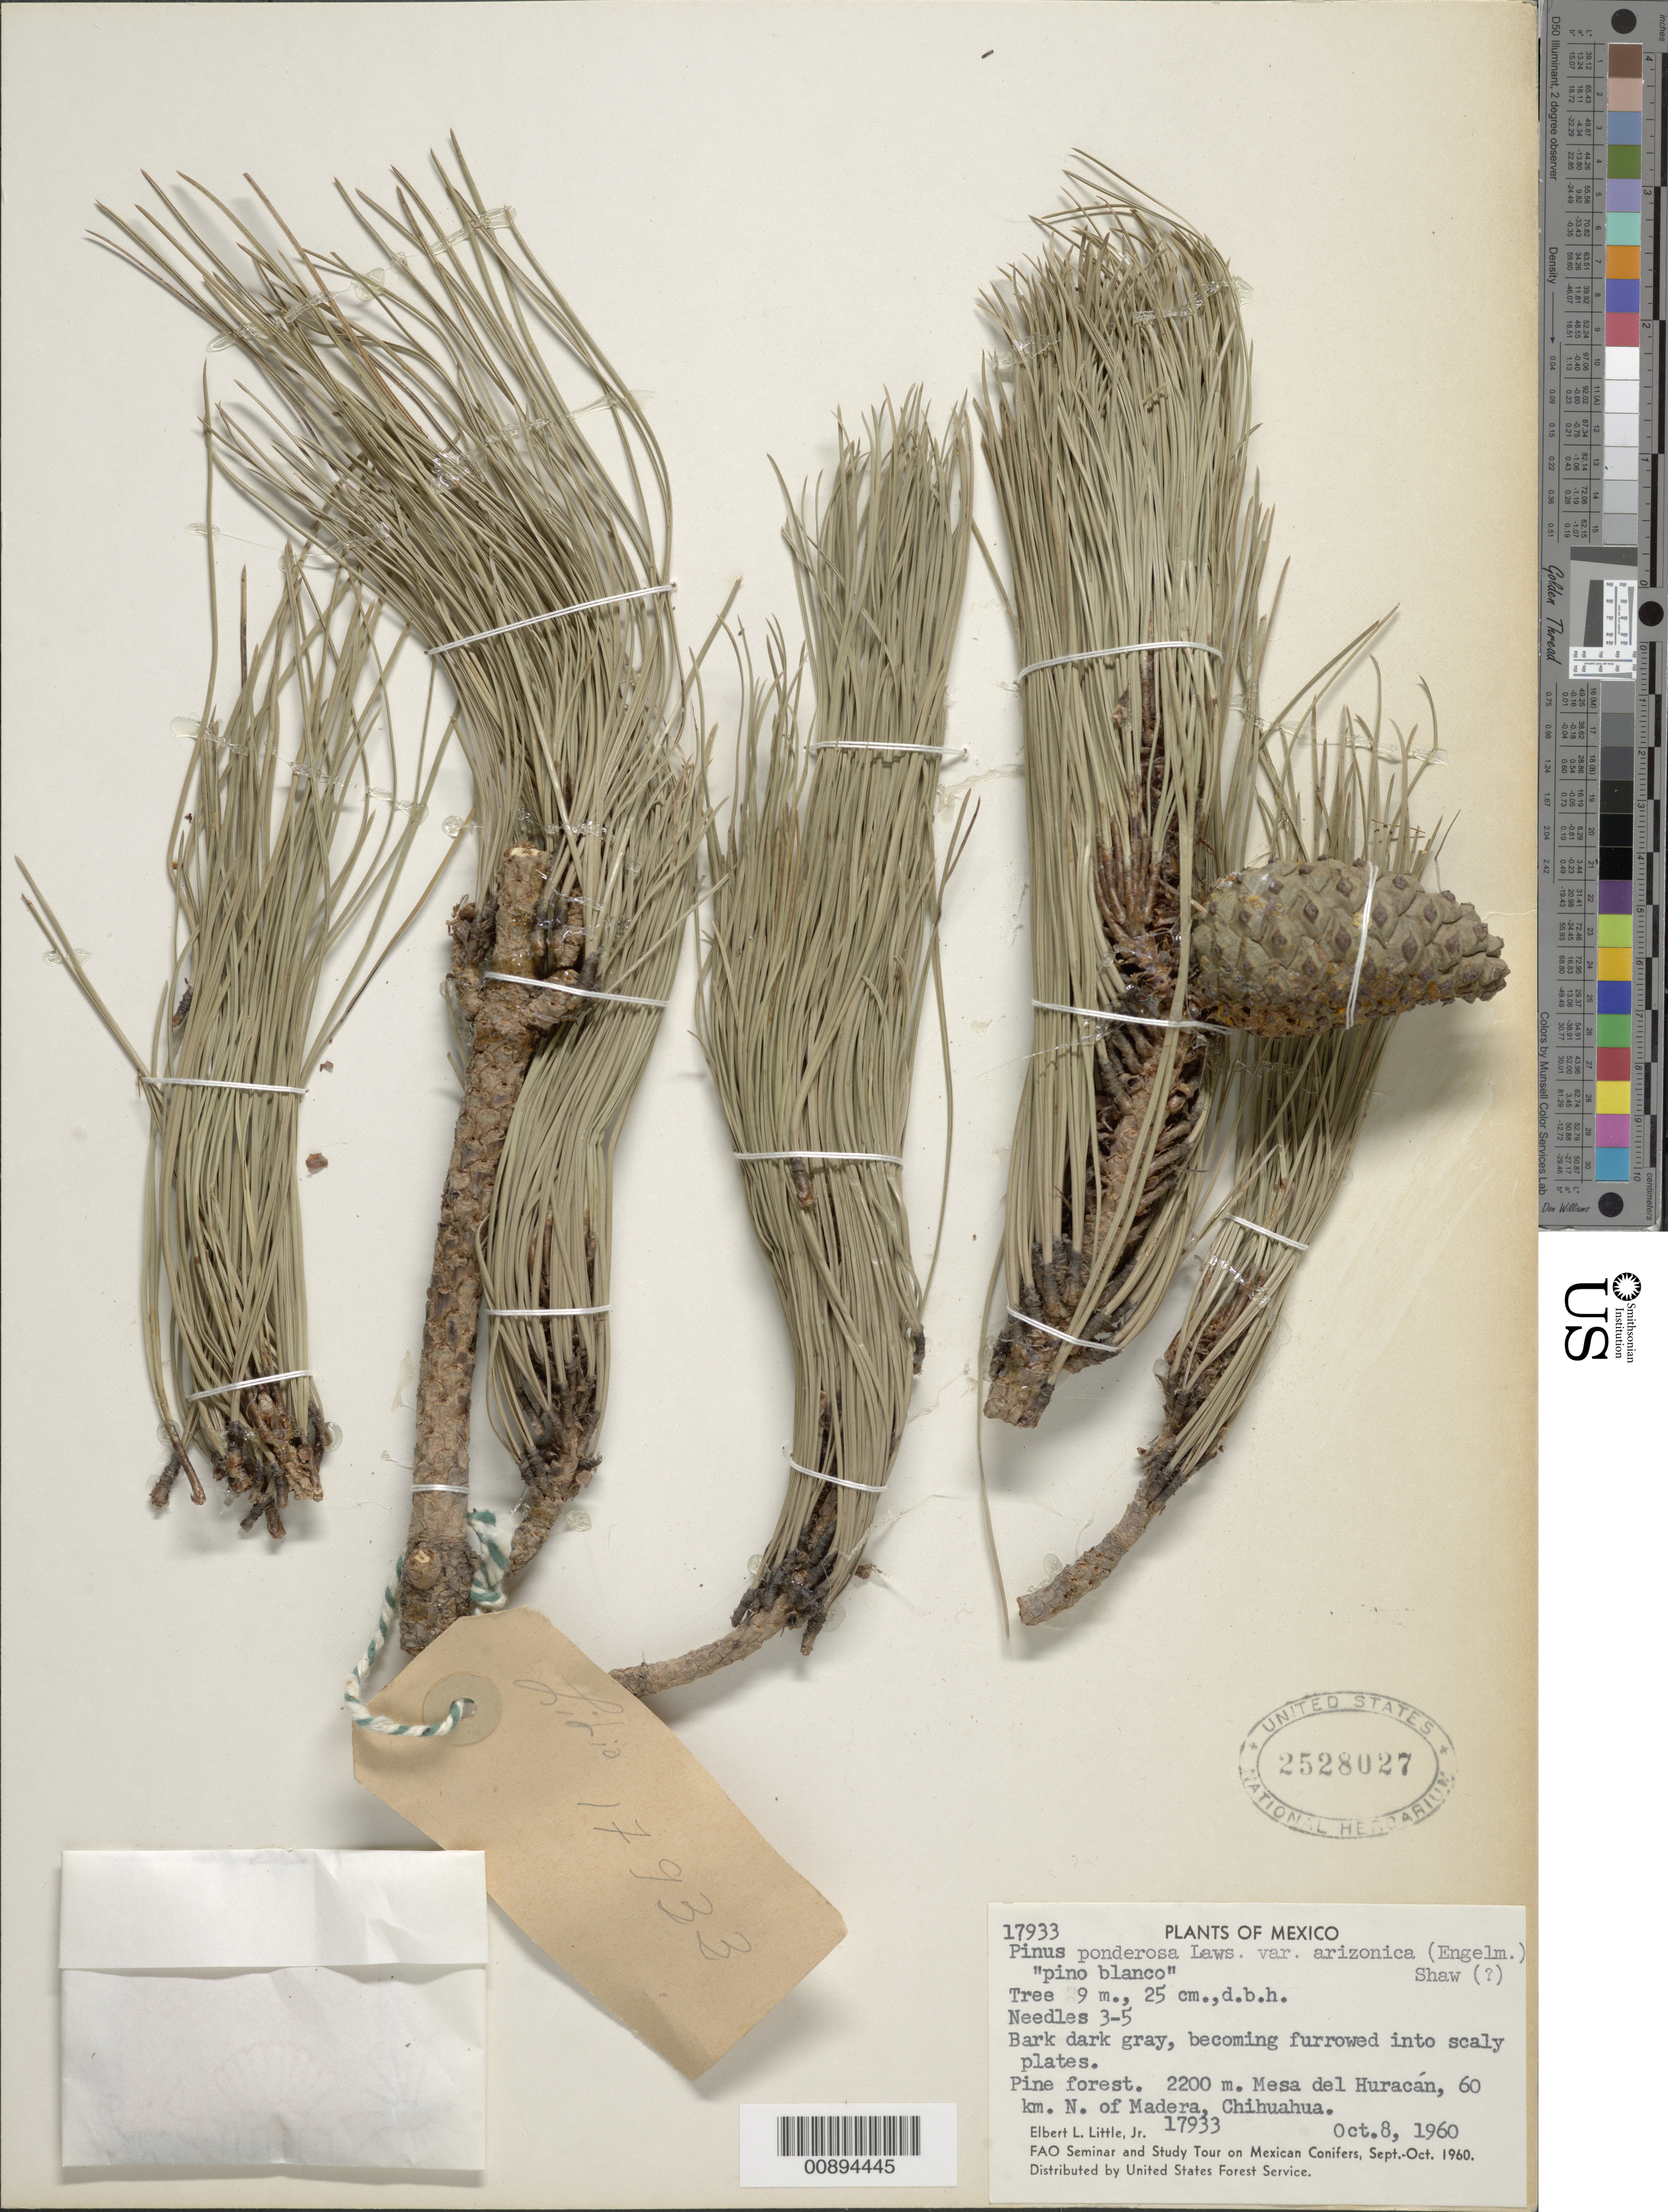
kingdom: Plantae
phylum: Tracheophyta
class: Pinopsida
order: Pinales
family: Pinaceae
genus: Pinus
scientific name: Pinus ponderosa var. arizonica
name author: (Engelm.) Shaw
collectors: E. L. Little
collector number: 17933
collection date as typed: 08 Oct 1960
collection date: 1960-10-08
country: Mexico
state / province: Chihuahua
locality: Mesa del Huracán, 60 km. N. of Madera, Chihuahua.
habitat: Pine forest.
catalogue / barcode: US 2528027